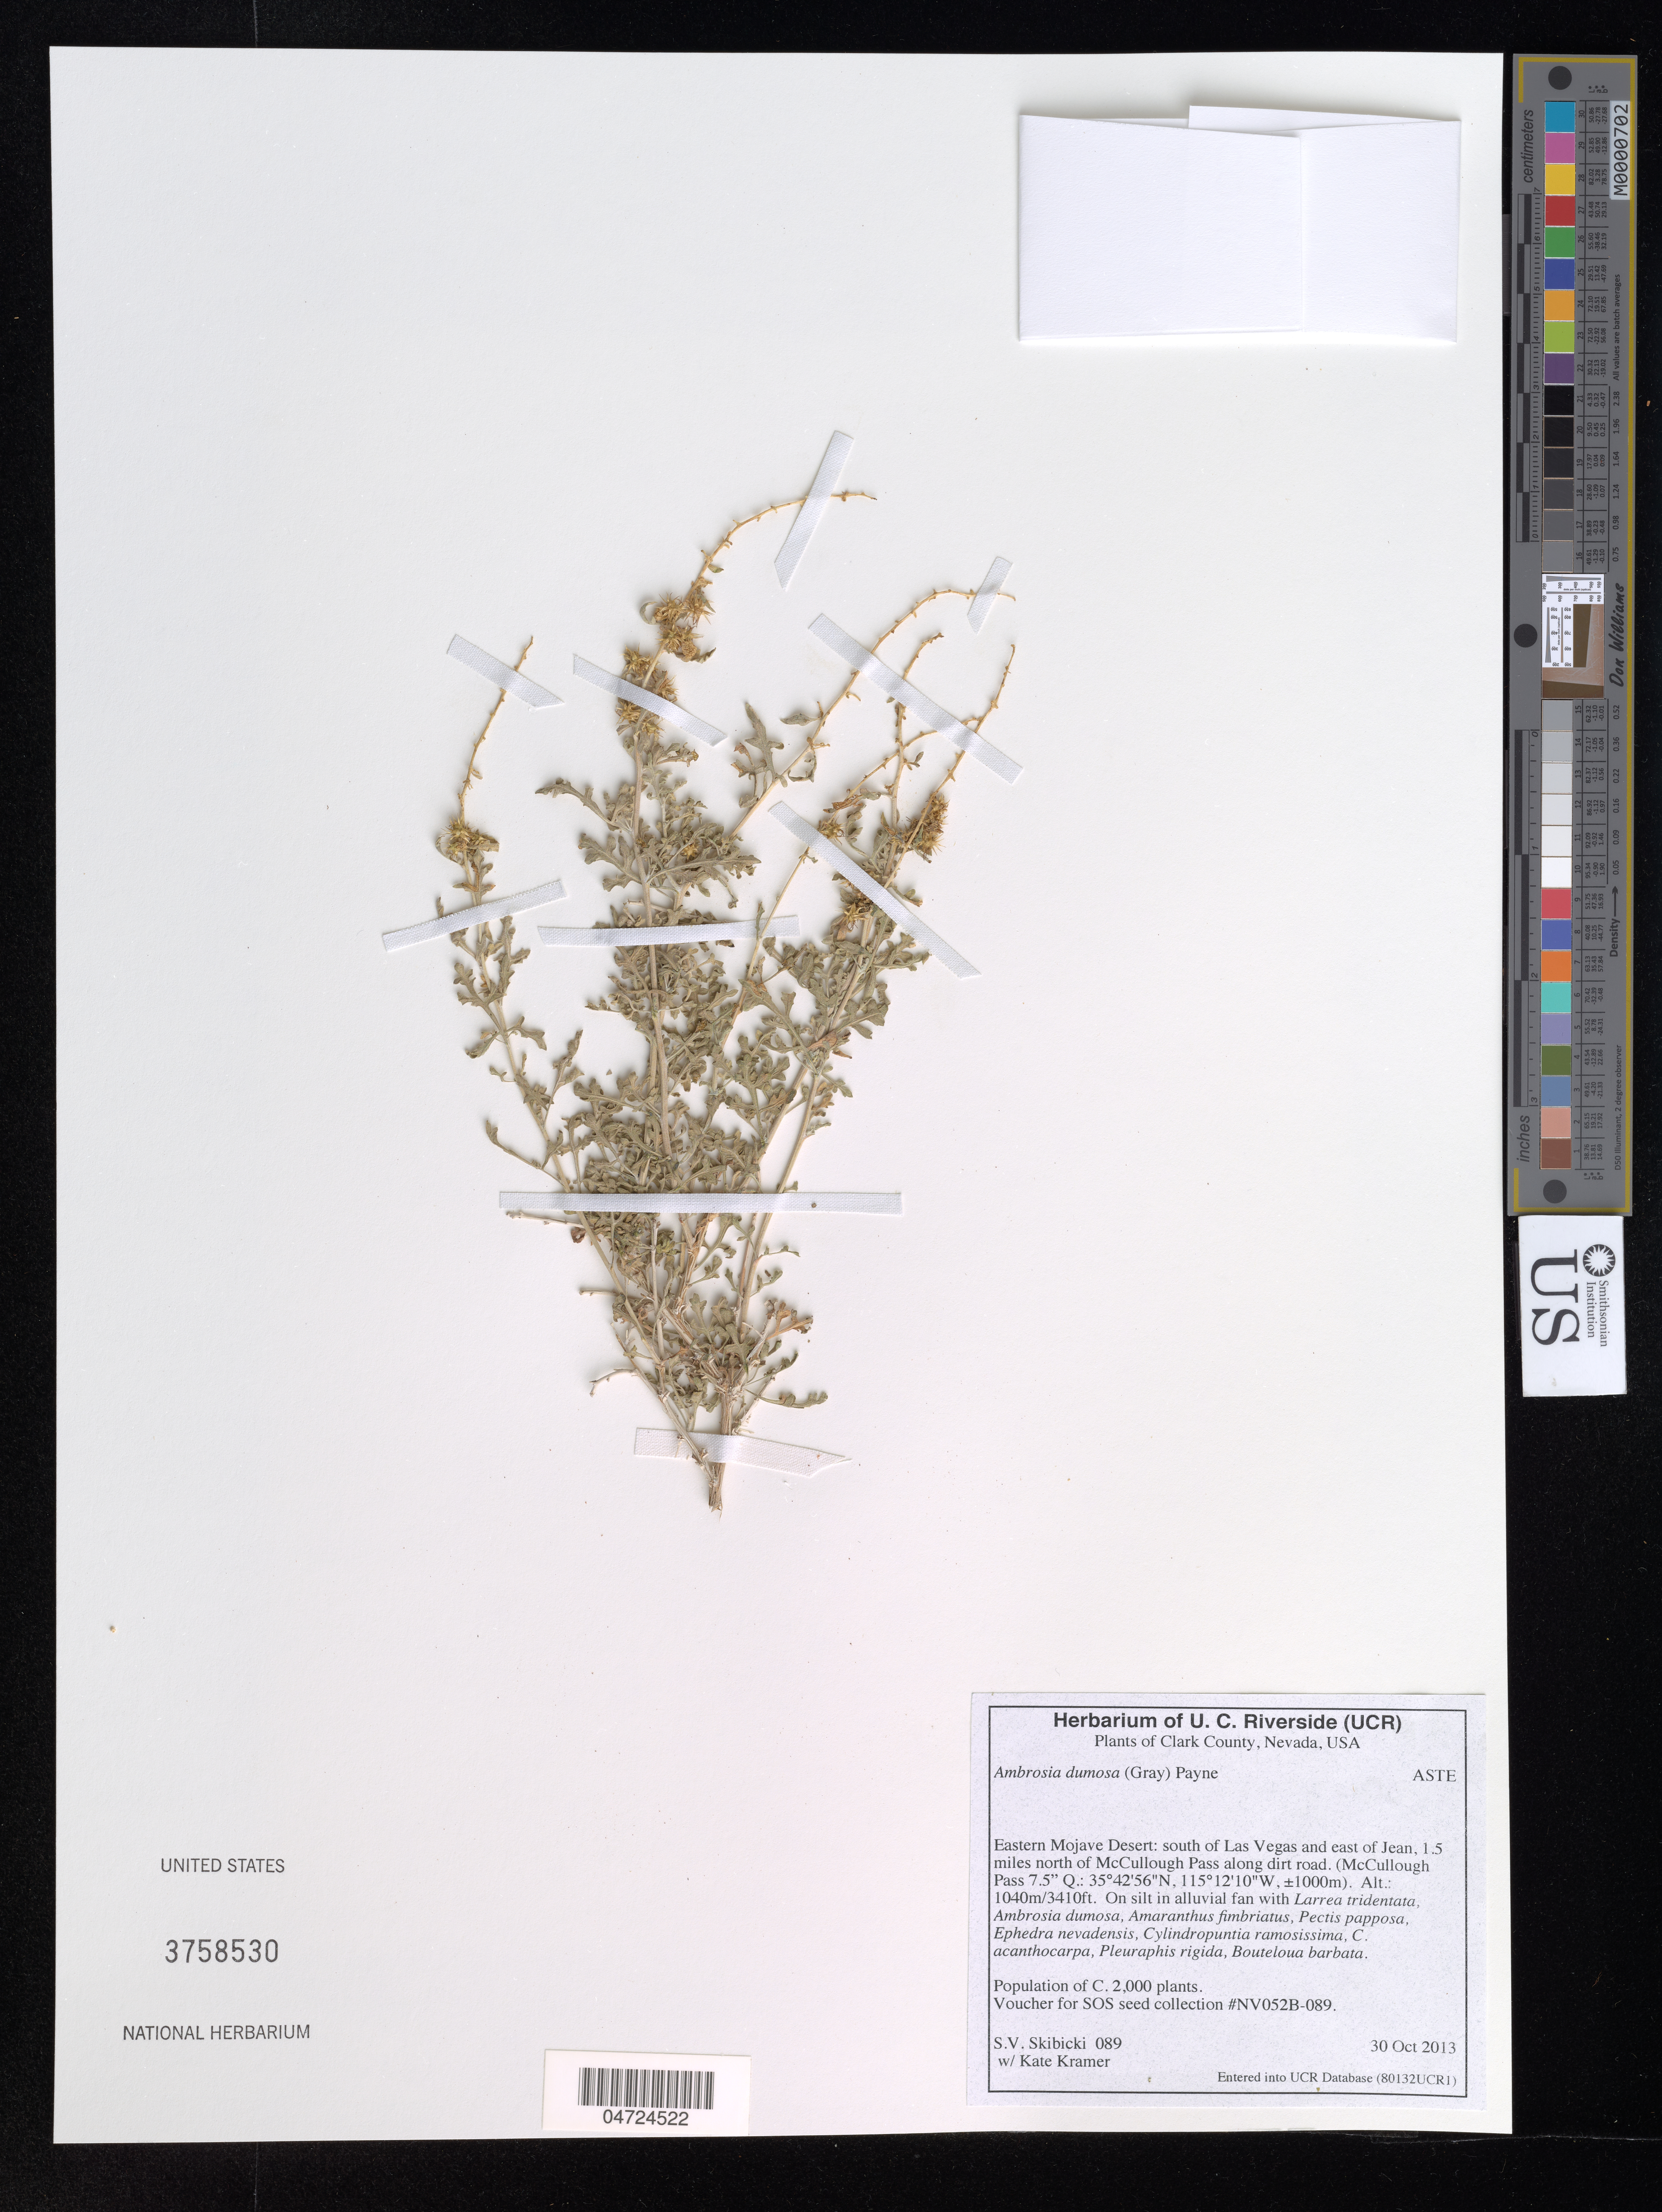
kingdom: Plantae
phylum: Tracheophyta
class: Magnoliopsida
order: Asterales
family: Asteraceae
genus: Ambrosia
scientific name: Ambrosia dumosa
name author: (A. Gray) W.W.Payne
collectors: S. Skibicki & K. Kramer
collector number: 089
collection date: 2013-10-30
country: United States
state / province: Nevada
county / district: Clark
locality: Clark County. Eastern Mojave Desert: south of Las Vegas and east of Jean, 1.5 miles north of McCullough Pass along dirt road. (McCullough Pass 7.5" Q.: ± 1000m).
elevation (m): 1040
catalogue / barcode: US 3758530